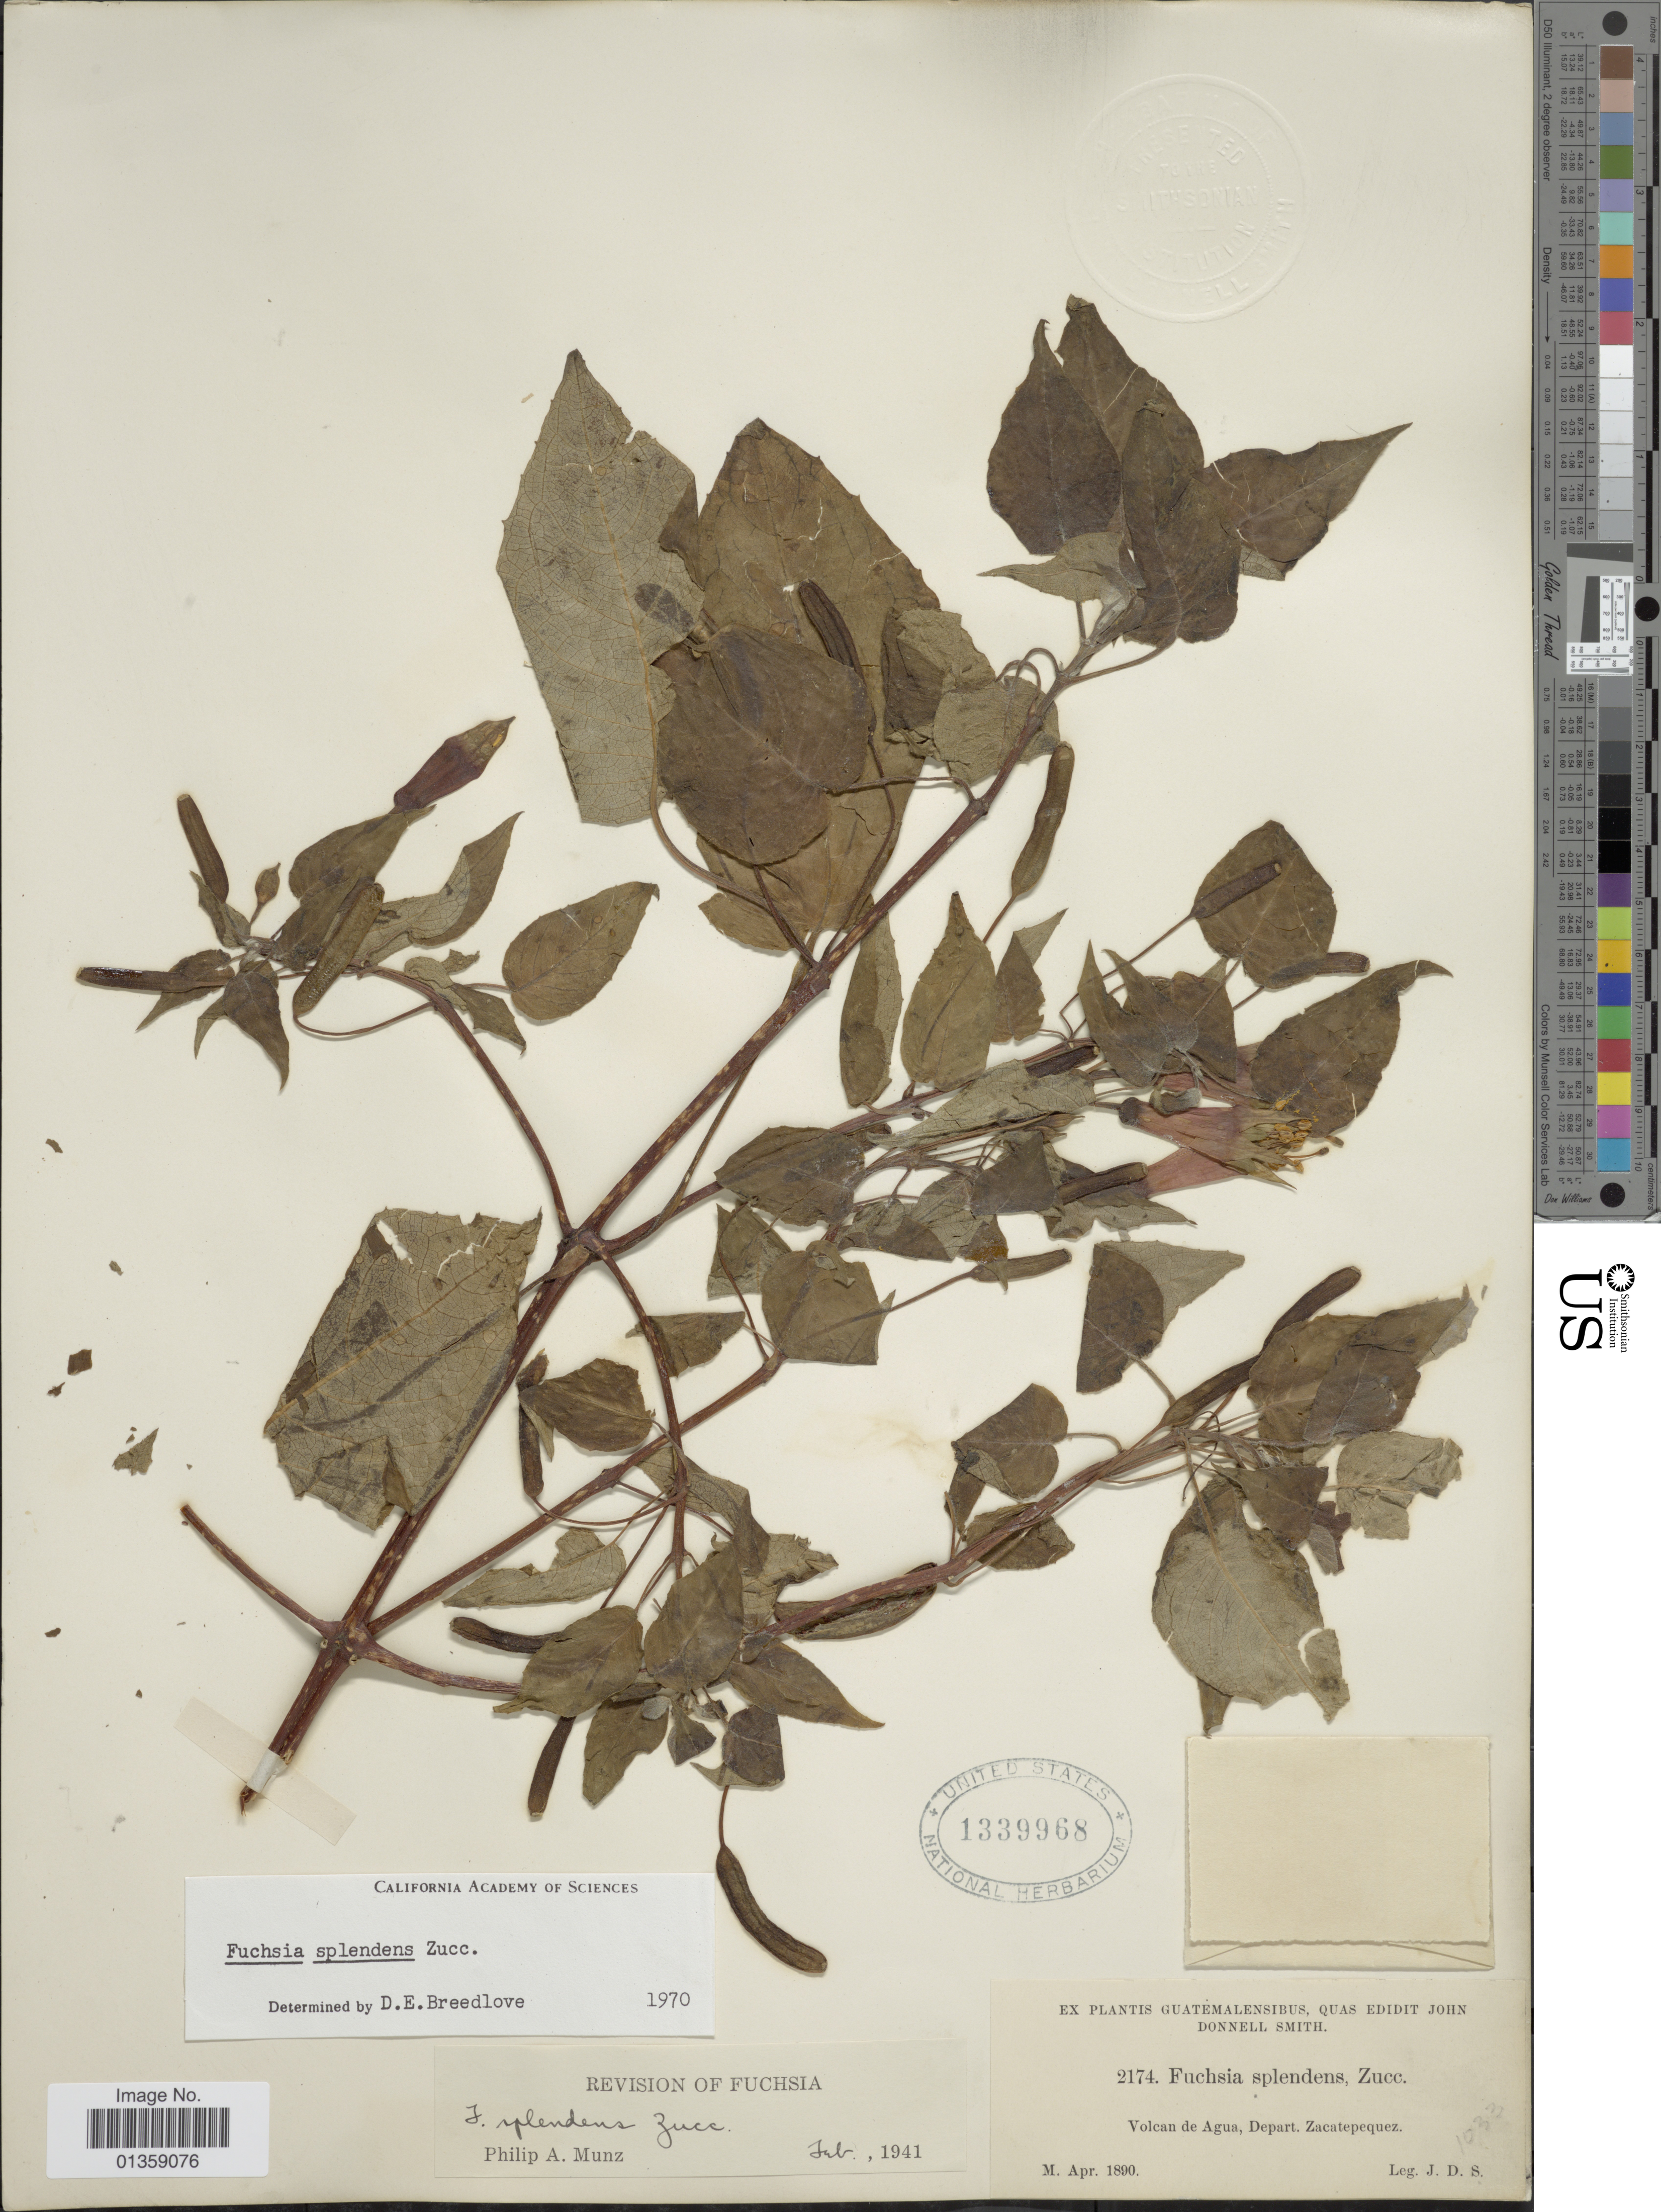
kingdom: Plantae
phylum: Tracheophyta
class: Magnoliopsida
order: Myrtales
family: Onagraceae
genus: Fuchsia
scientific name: Fuchsia splendens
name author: Zucc.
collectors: J. Donnell Smith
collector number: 2174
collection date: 1890-04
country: Guatemala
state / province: Sacatepéquez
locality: Volcan de Agua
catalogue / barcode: US 1339968